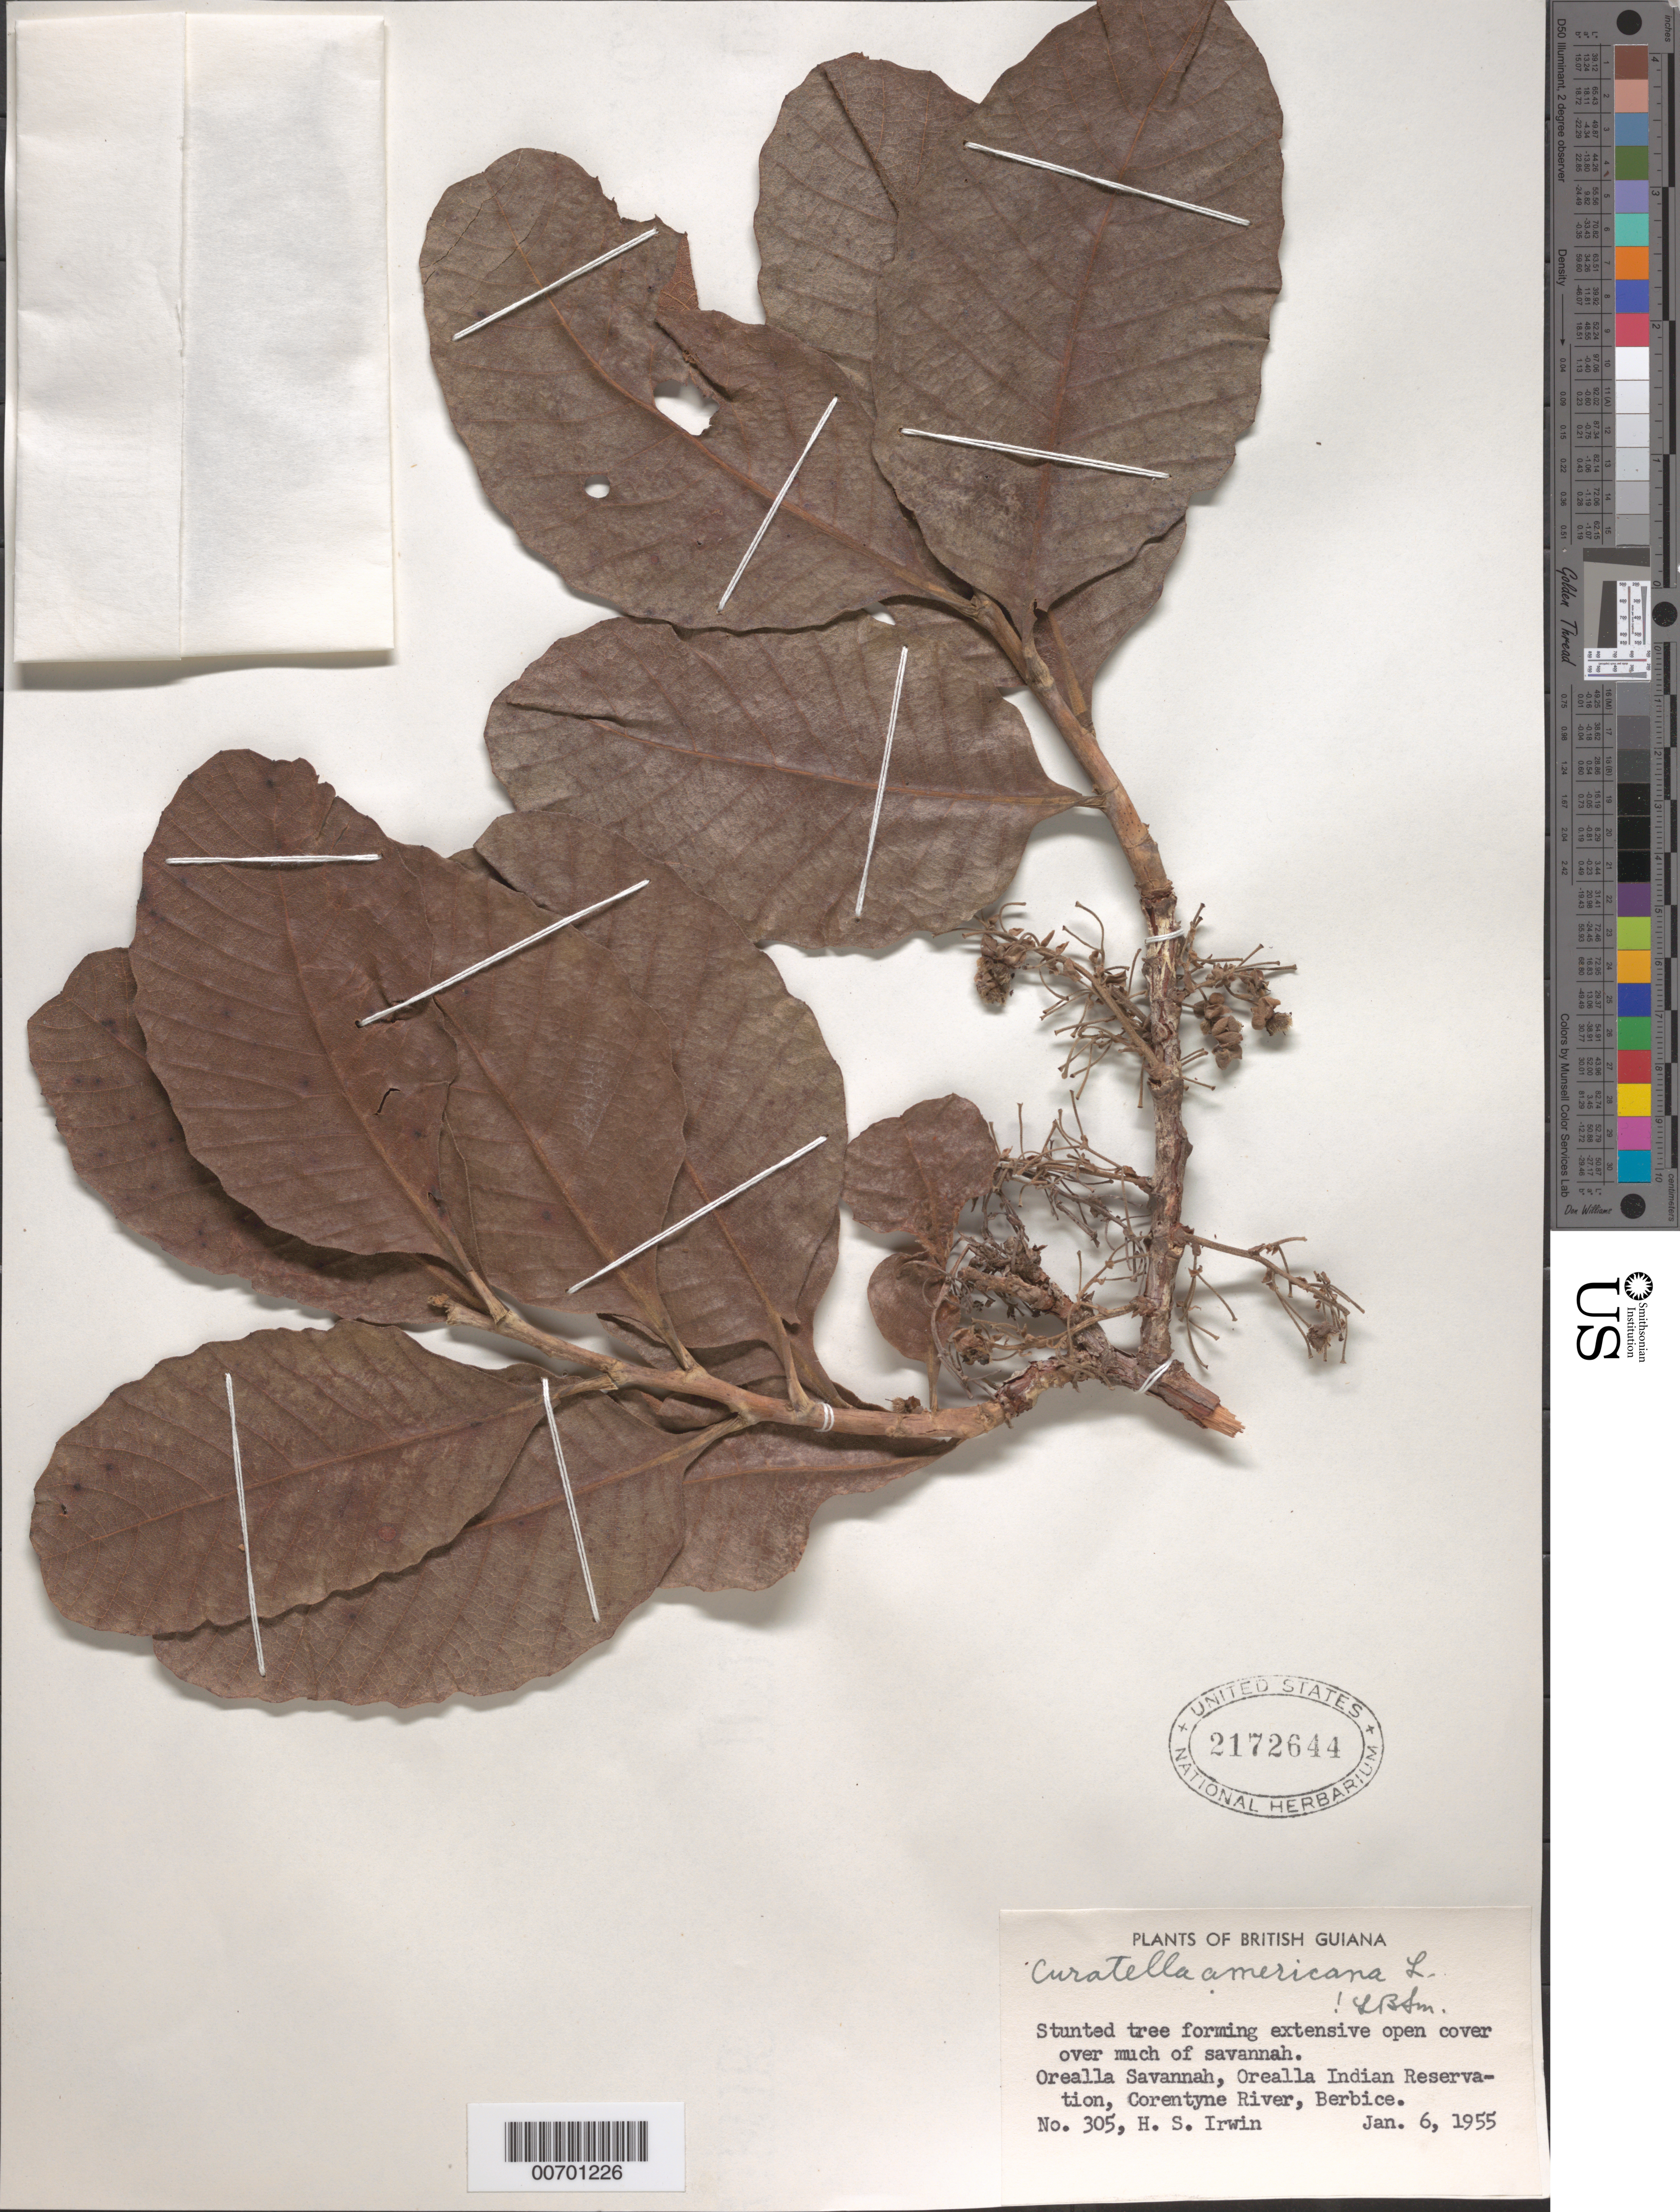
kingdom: Plantae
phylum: Tracheophyta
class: Magnoliopsida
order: Dilleniales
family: Dilleniaceae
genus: Curatella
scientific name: Curatella americana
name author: L.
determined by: Smith, Lyman B., (US), NMNH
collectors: H. Irwin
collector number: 305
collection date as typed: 6-Jan-55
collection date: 1955-01-06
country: Guyana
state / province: E. Berbice-Corentyne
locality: Orealla Savanna, Orealla Indian Reservation, Corentyne River, Berbice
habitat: Savanna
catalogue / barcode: US 2172644